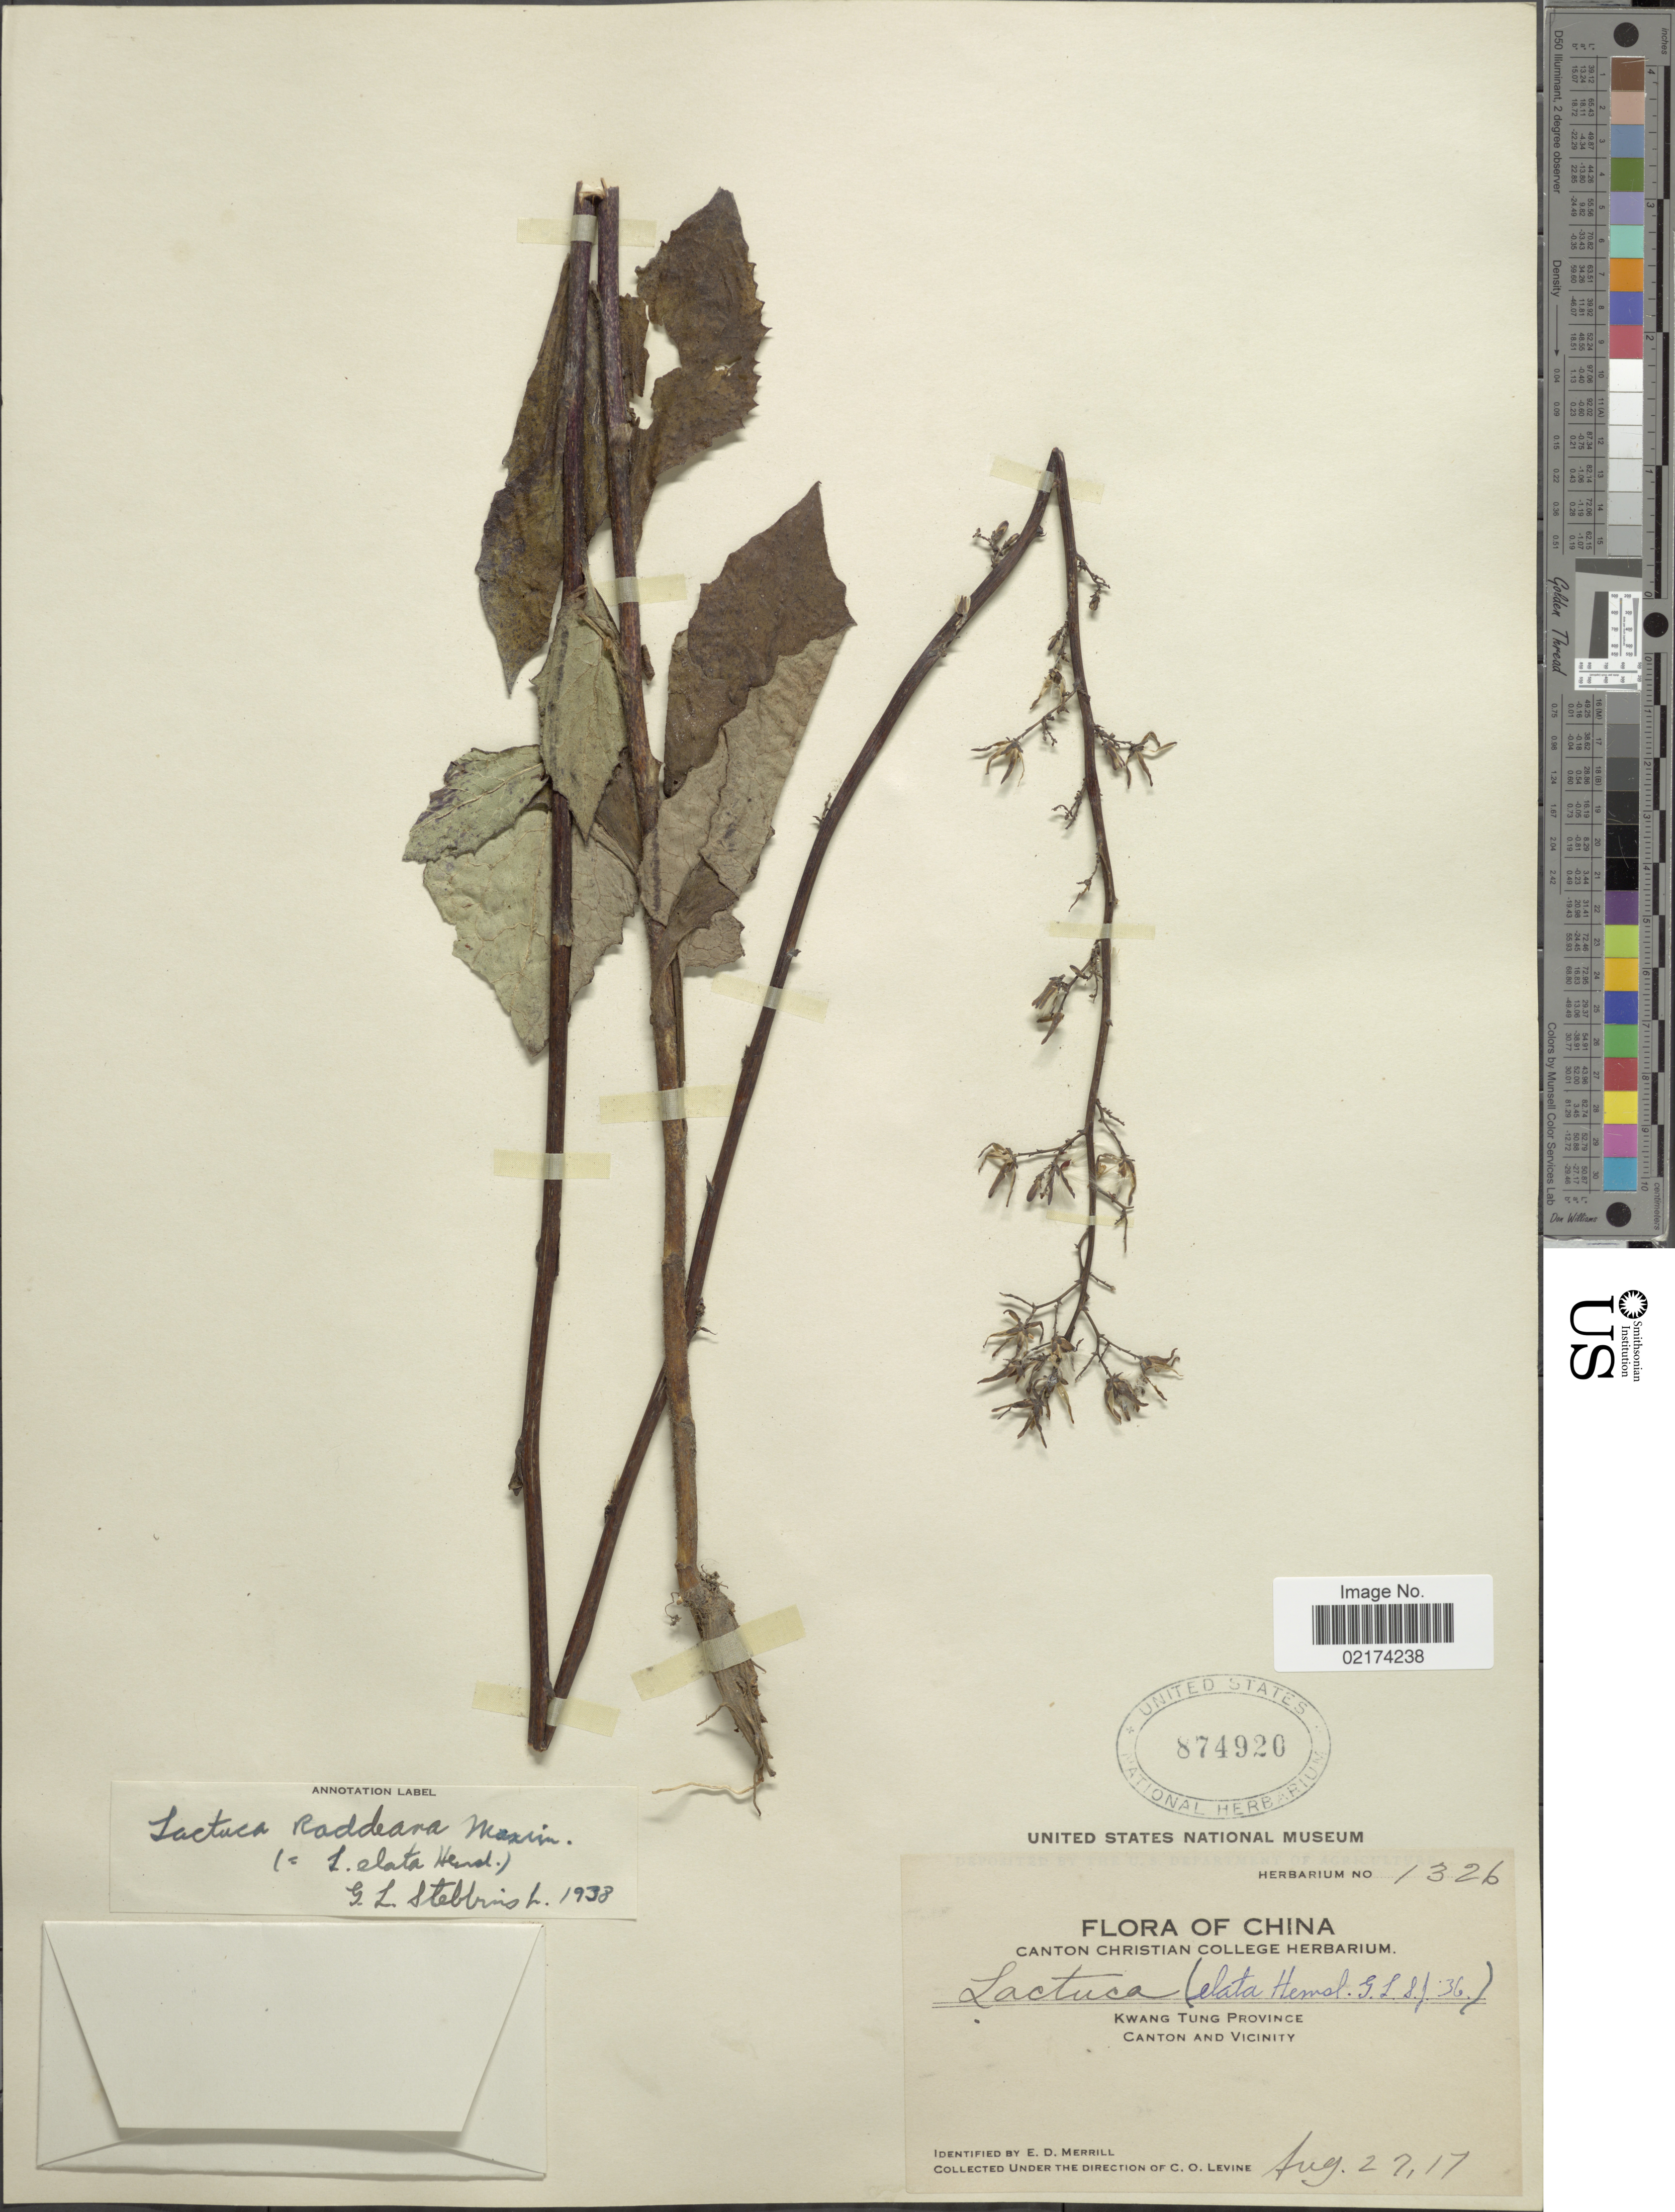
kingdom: Plantae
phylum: Tracheophyta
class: Magnoliopsida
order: Asterales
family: Asteraceae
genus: Lactuca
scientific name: Lactuca raddeana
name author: Maxim.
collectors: C. O. Levine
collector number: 1326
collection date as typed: Transcribed d/m/y: 27/8/17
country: China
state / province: Guangdong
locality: Kwang Tung Province, Canton and Vicinity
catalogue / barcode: US 874920